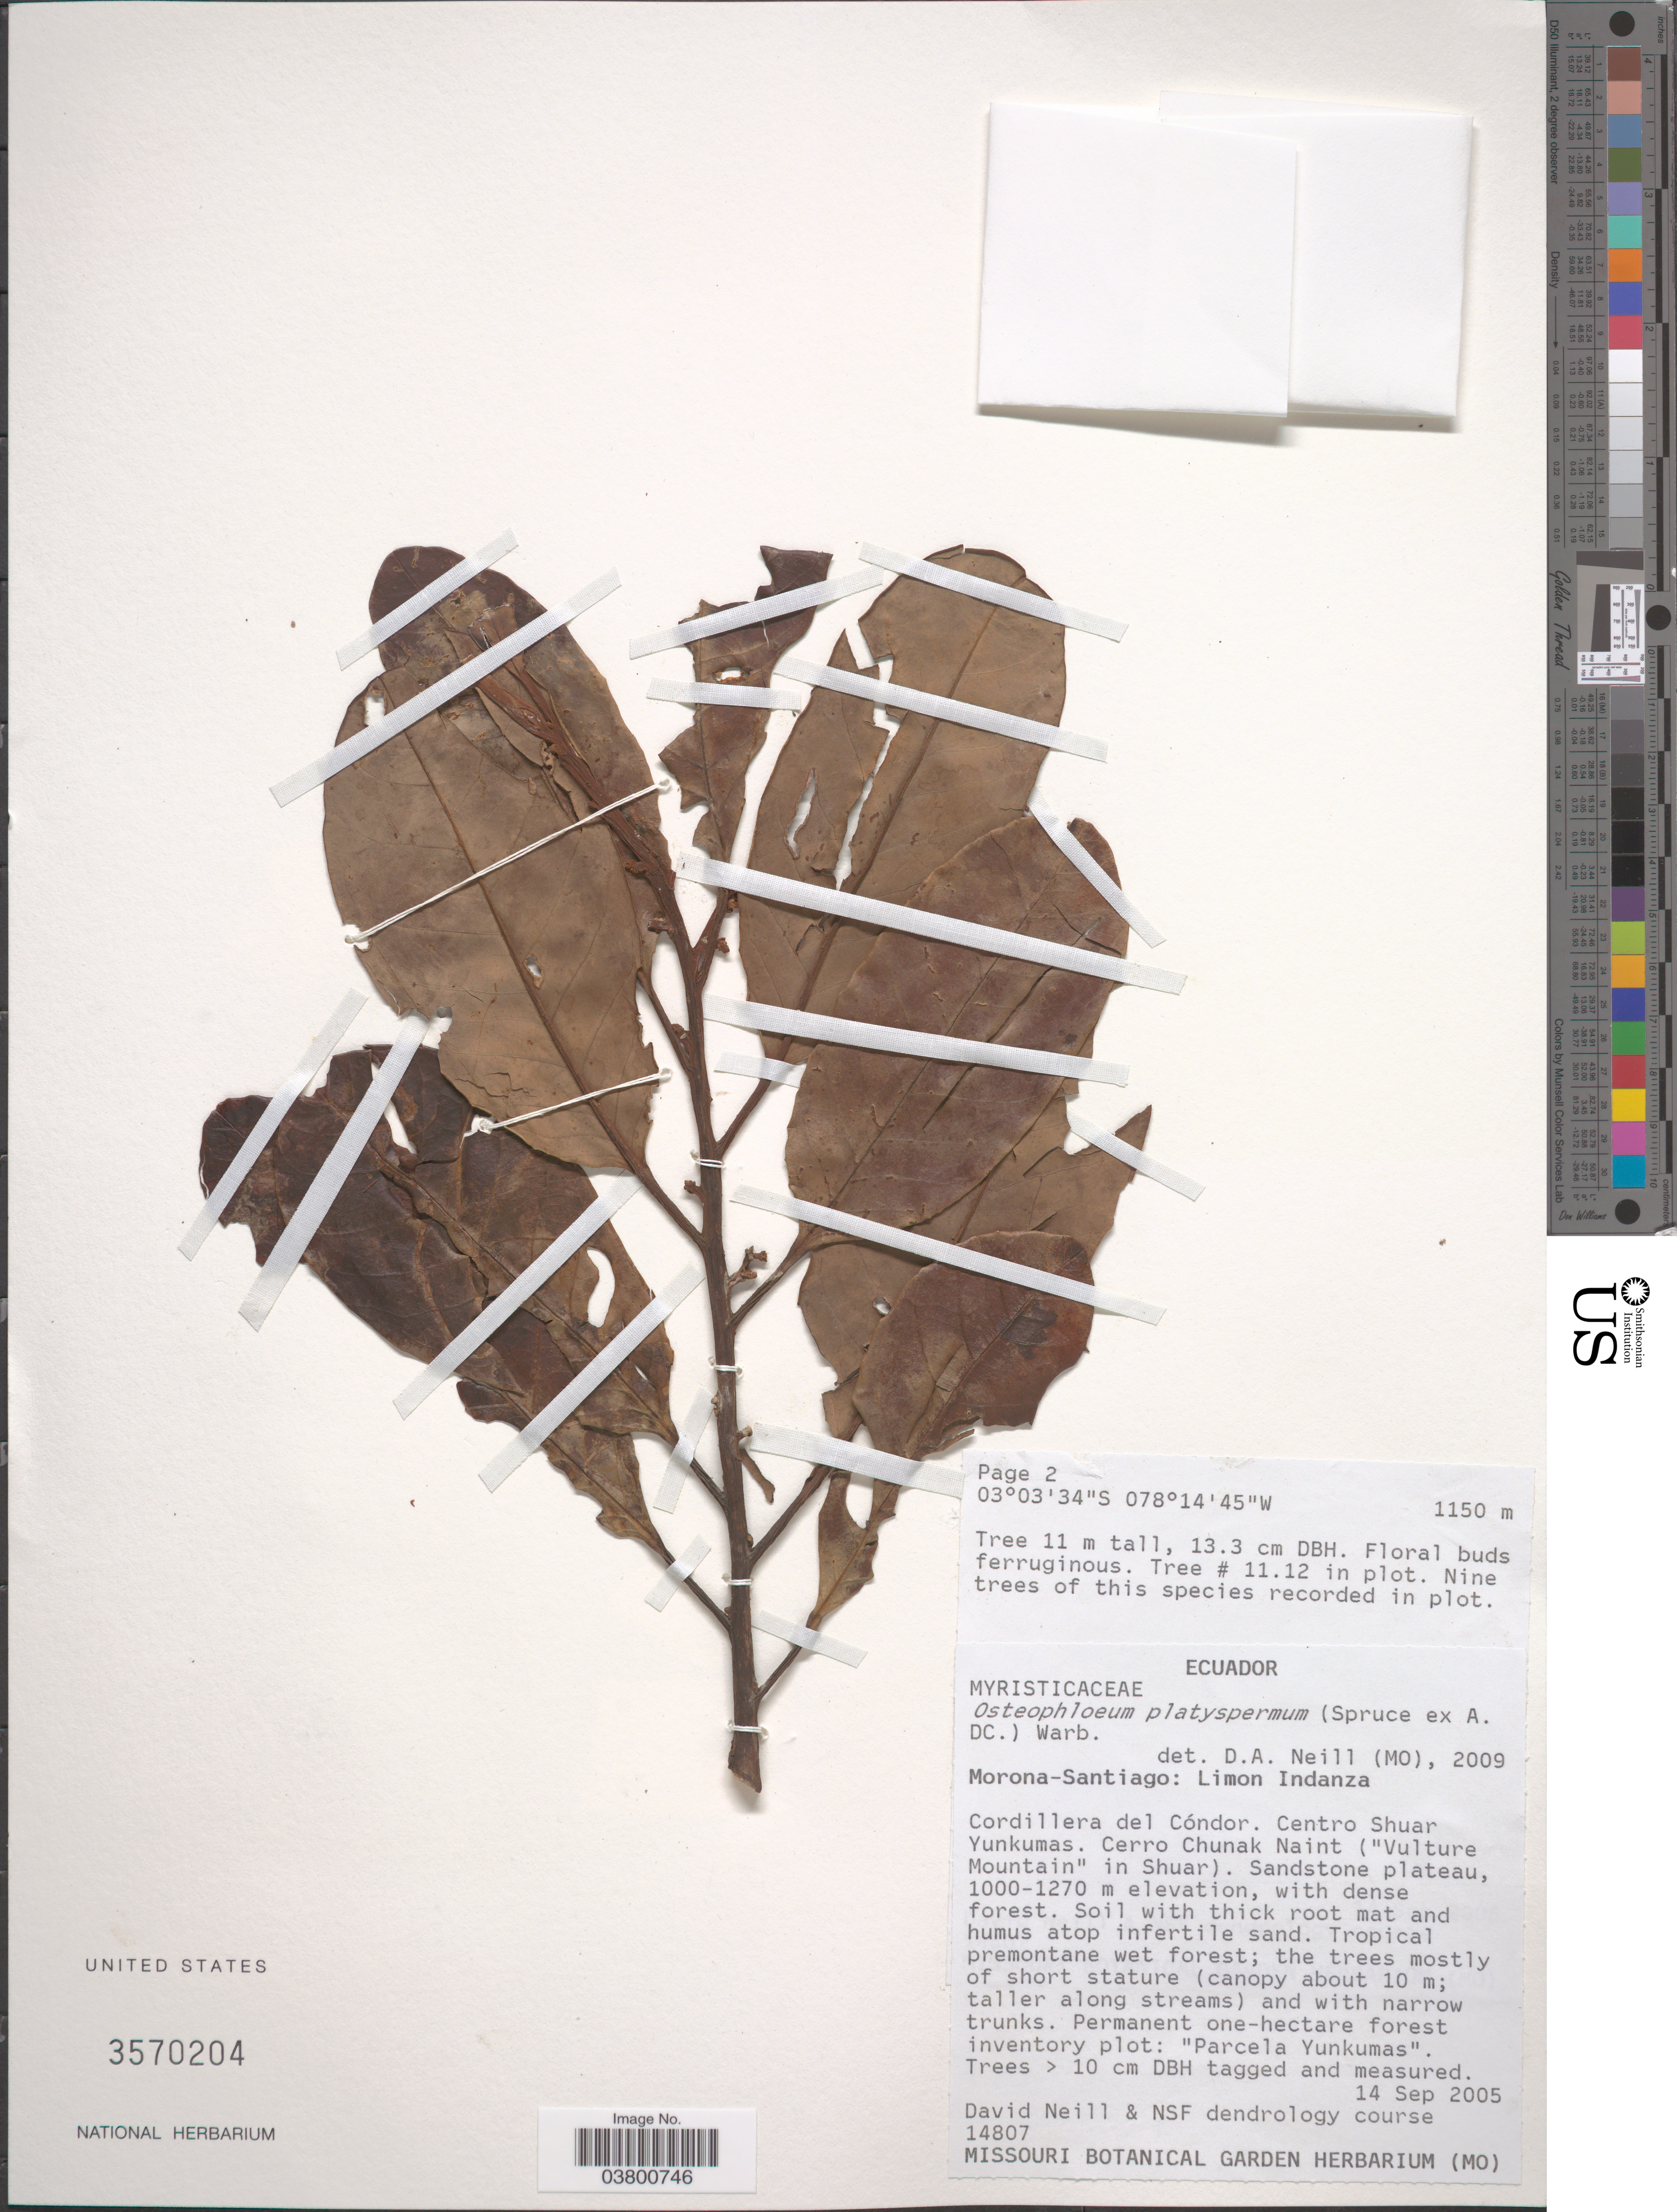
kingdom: Plantae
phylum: Tracheophyta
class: Magnoliopsida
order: Magnoliales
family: Myristicaceae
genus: Osteophloeum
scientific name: Osteophloeum platyspermum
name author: (A. DC.) Warb.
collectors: D. A. Neill & NSF Dendrology Course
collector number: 14807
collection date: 2005-09-14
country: Ecuador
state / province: Morona-Santiago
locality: Limon Indanza. Cordillera del Cóndor. Centro Shuar Yunkumas. Cerro Chunak Naint ('Vulture Mountain' in Shuar).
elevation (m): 1000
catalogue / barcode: US 3570204